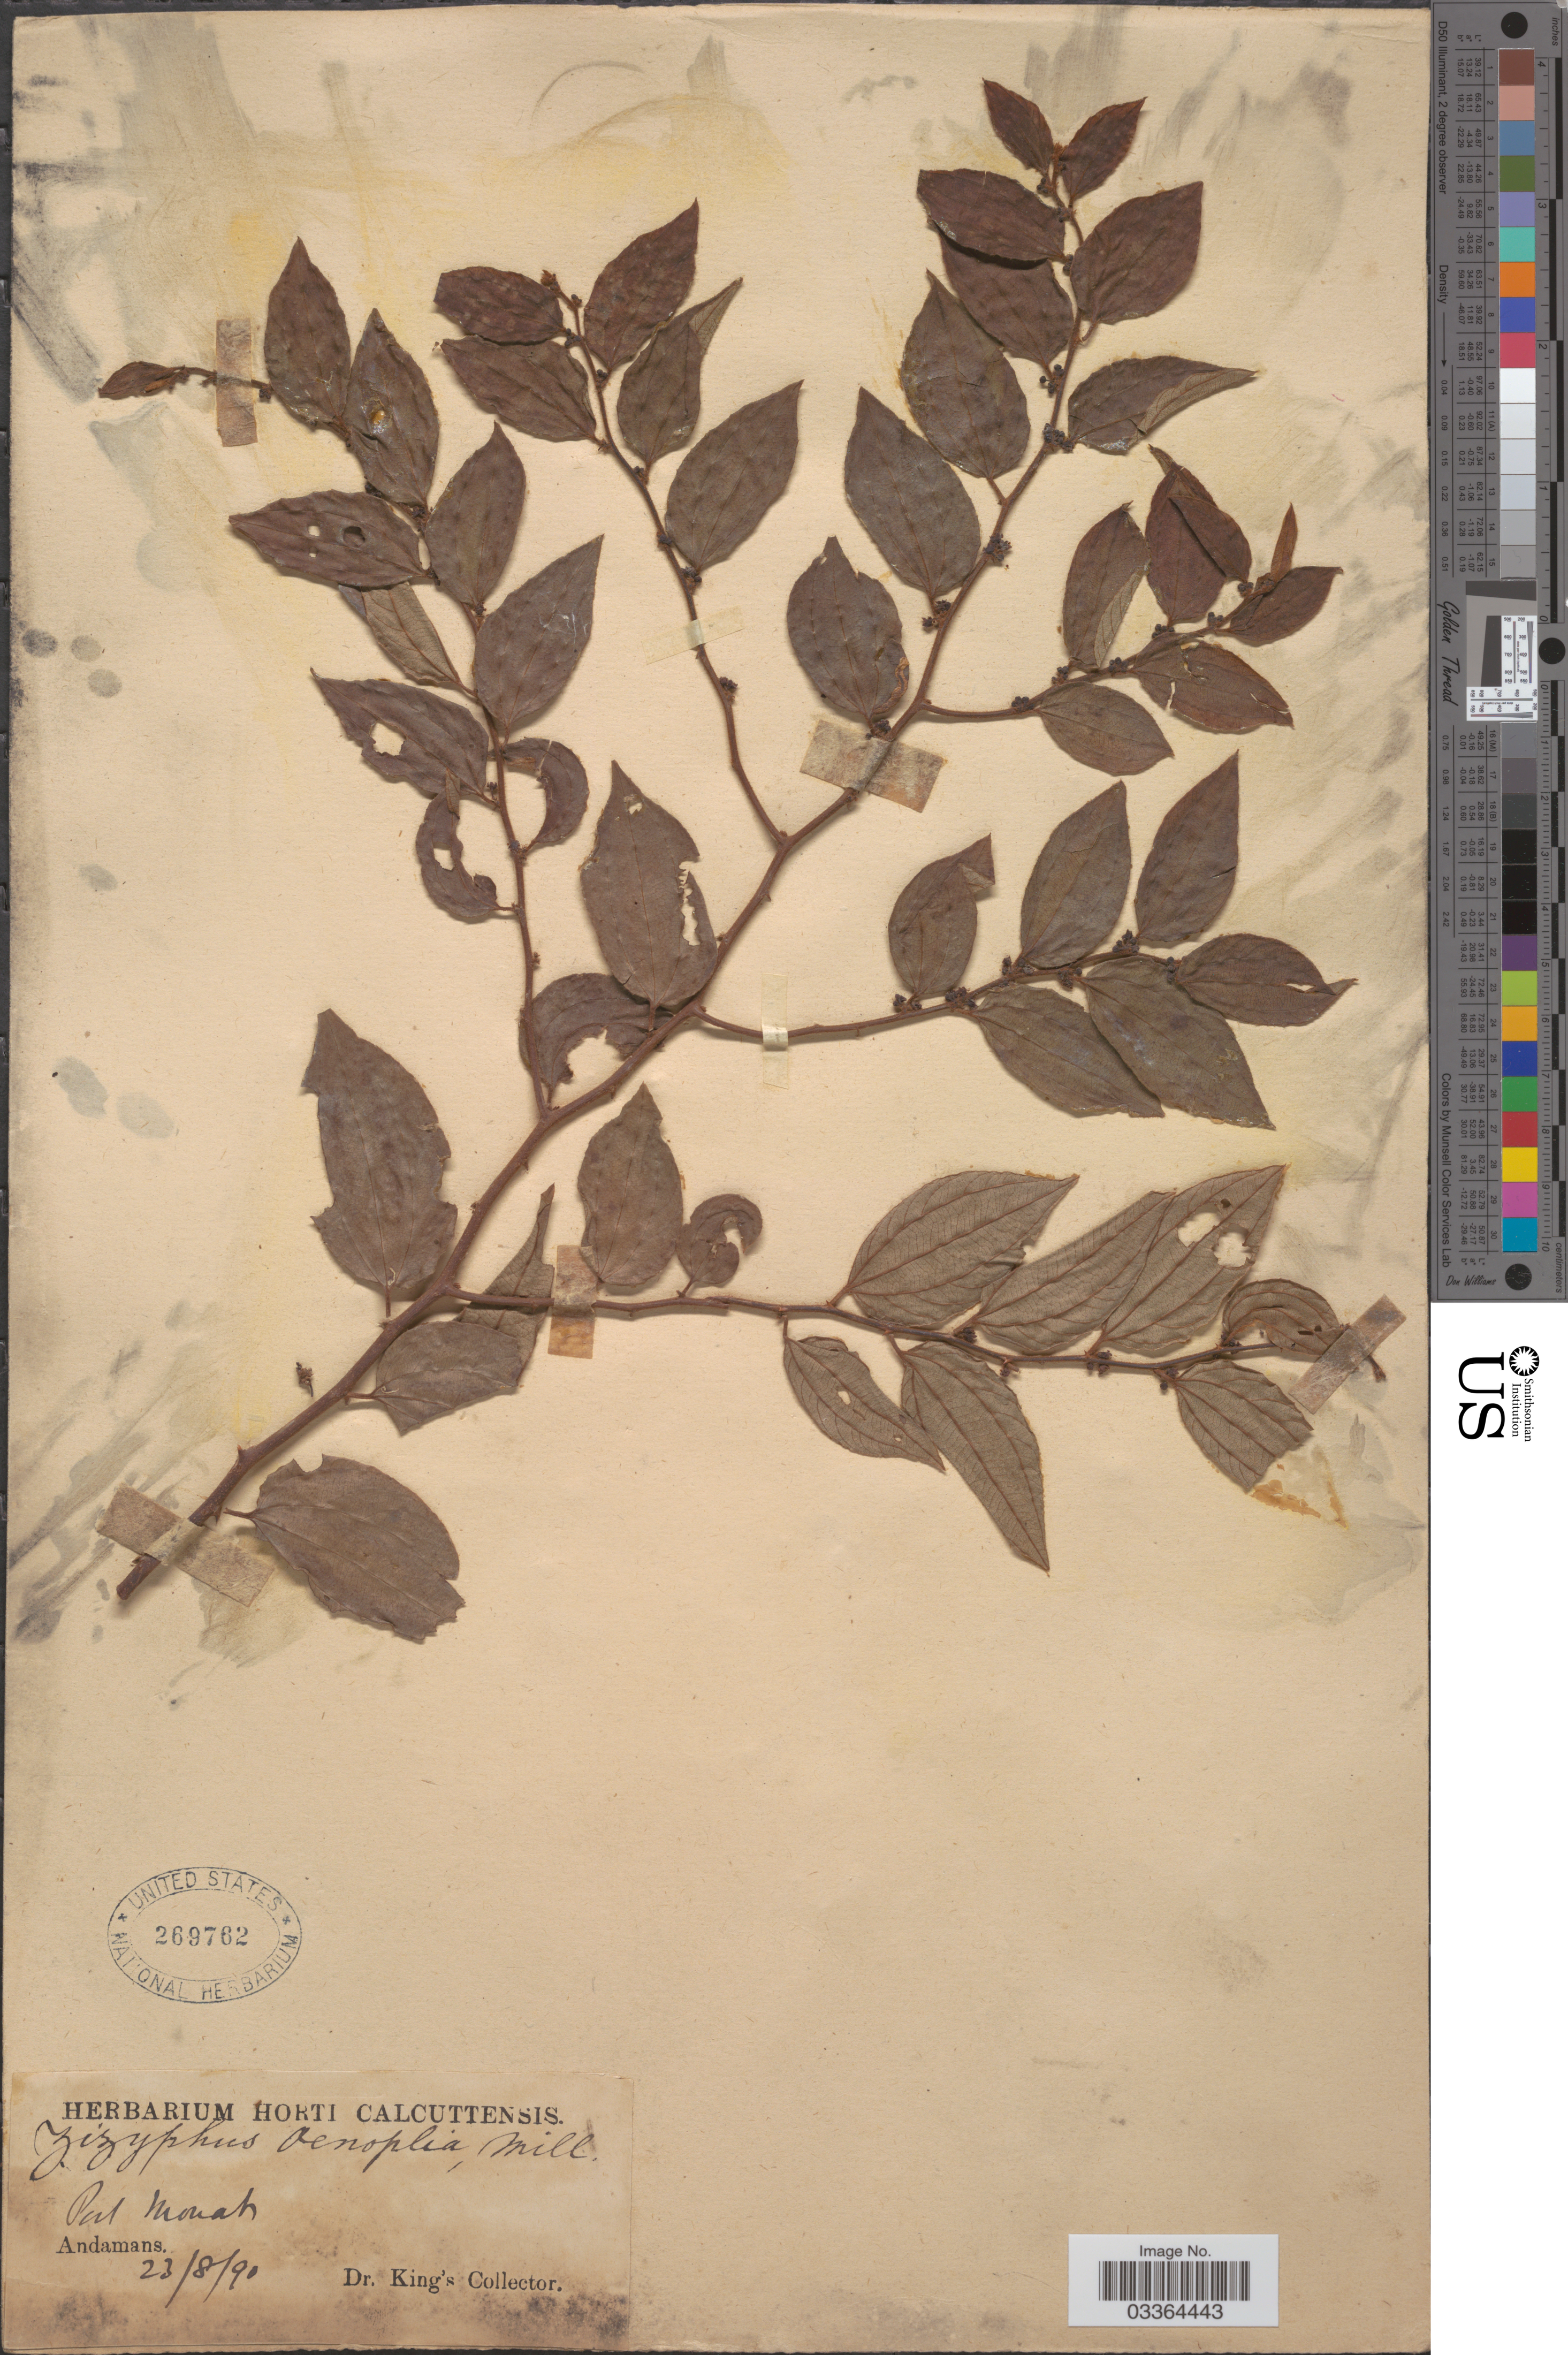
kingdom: Plantae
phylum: Tracheophyta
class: Magnoliopsida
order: Rosales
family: Rhamnaceae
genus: Ziziphus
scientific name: Ziziphus oenopolia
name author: (L.) Mill.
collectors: Dr. King's collector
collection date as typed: Transcribed d/m/y: 23/8/91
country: India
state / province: Andaman and Nicobar Islands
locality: Port Mouat. Andamans.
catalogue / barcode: US 269762